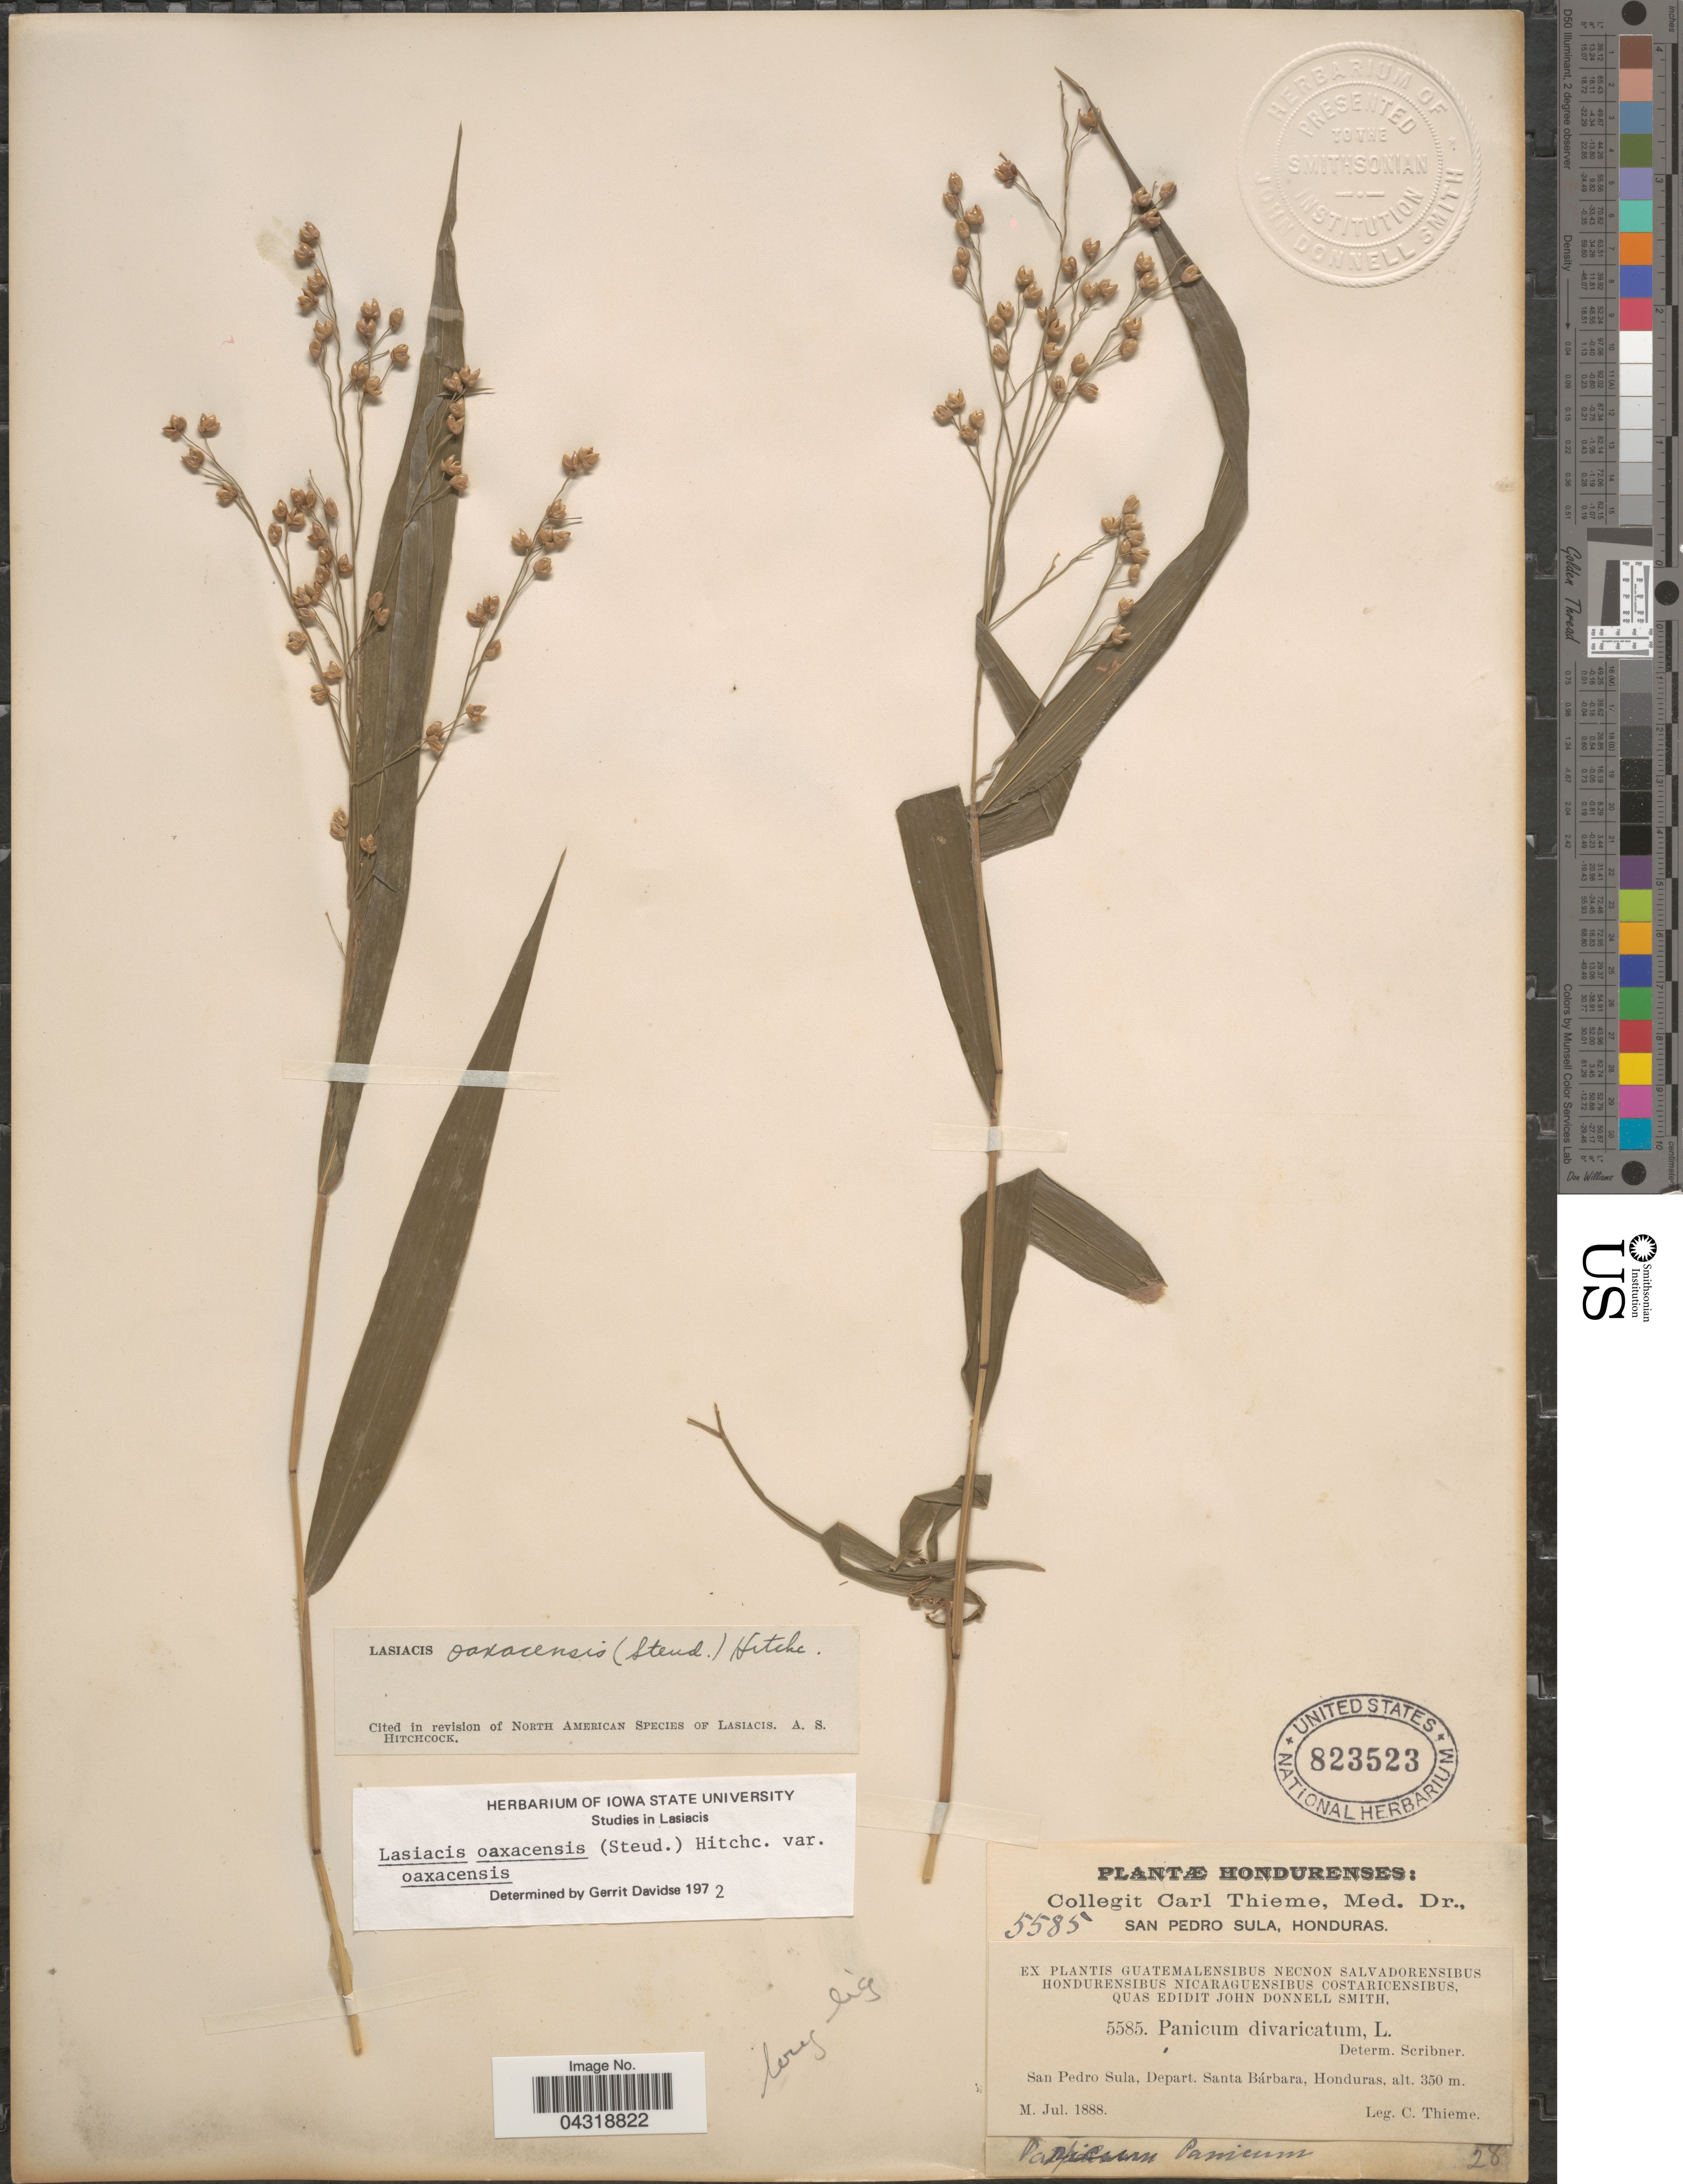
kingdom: Plantae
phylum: Tracheophyta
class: Liliopsida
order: Poales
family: Poaceae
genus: Lasiacis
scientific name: Lasiacis oaxacensis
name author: (Steud.) Hitchc.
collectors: C. Thieme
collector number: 5585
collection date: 1888-07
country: Honduras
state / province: Santa Barbara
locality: San Pedro Sula, Depart. Santa Bárbara.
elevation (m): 350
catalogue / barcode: US 823523